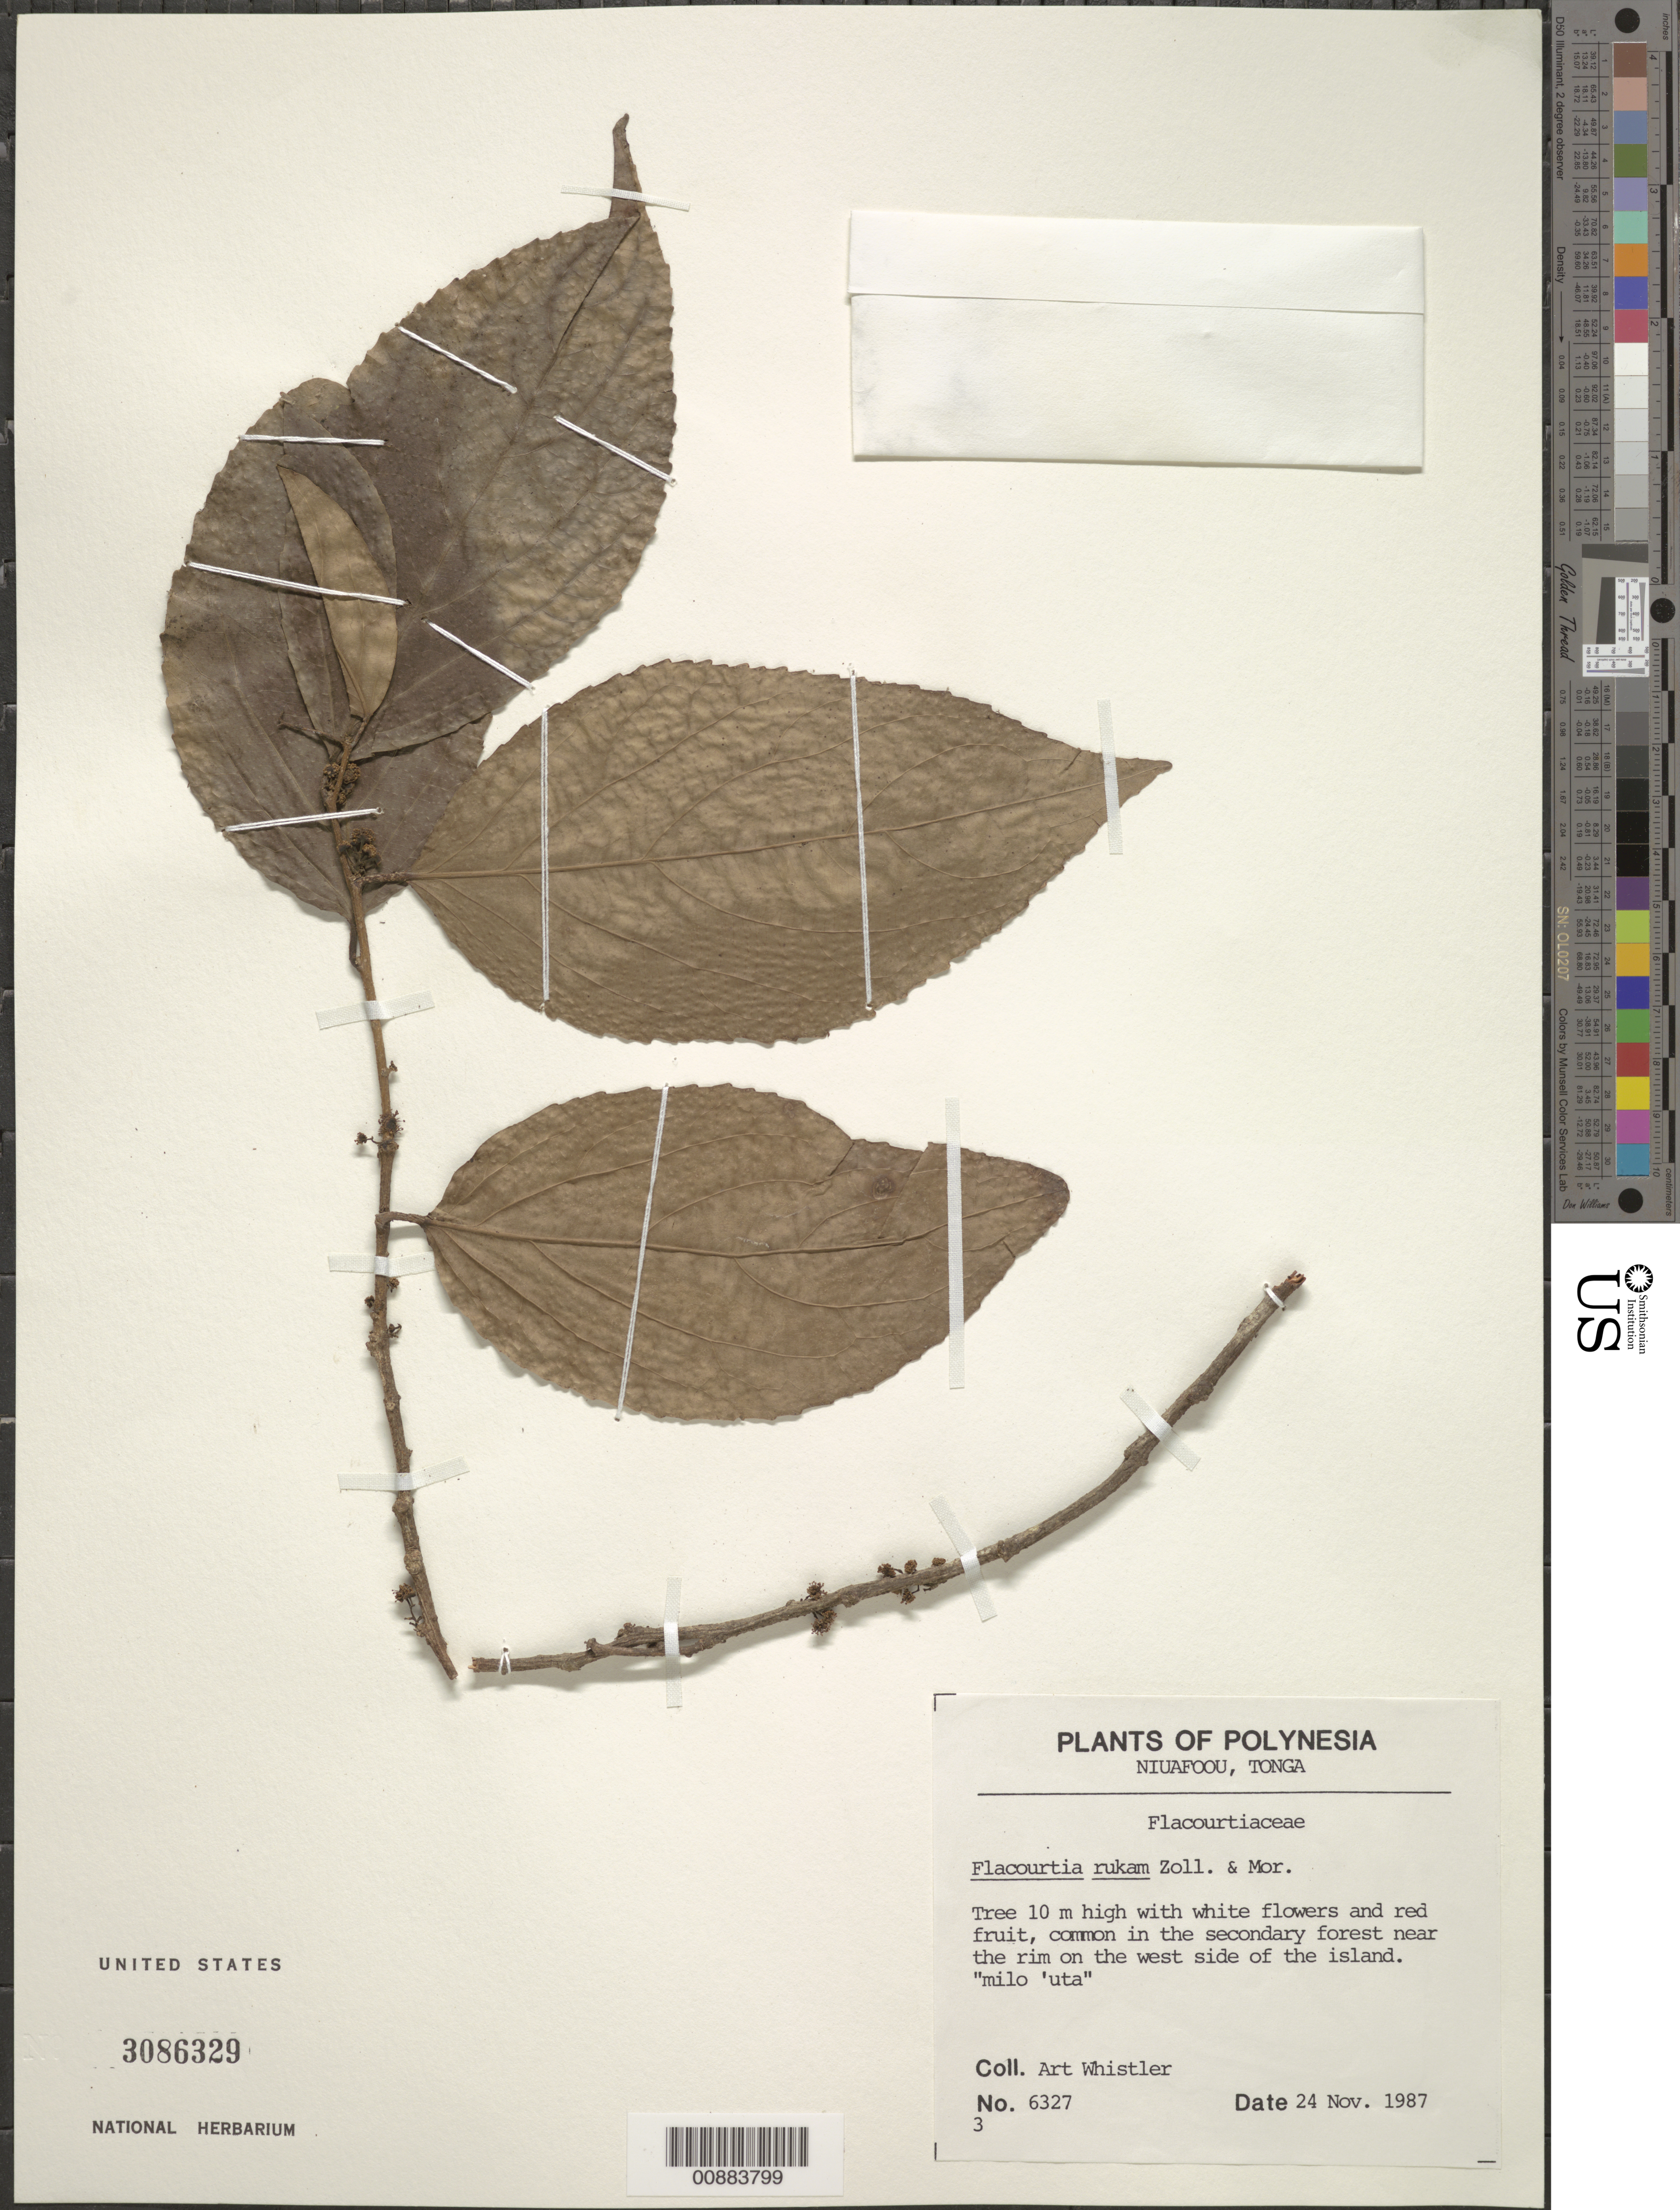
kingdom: Plantae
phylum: Tracheophyta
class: Magnoliopsida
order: Malpighiales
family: Salicaceae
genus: Flacourtia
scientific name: Flacourtia rukam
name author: Zoll. & Moritzi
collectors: A. Whistler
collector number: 6327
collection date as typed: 24 Nov 1987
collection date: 1987-11-24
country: Tonga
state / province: Tonga Outliers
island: Niuafo'ou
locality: West side of the island.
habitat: Secondary forest near the rim.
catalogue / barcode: US 3086329